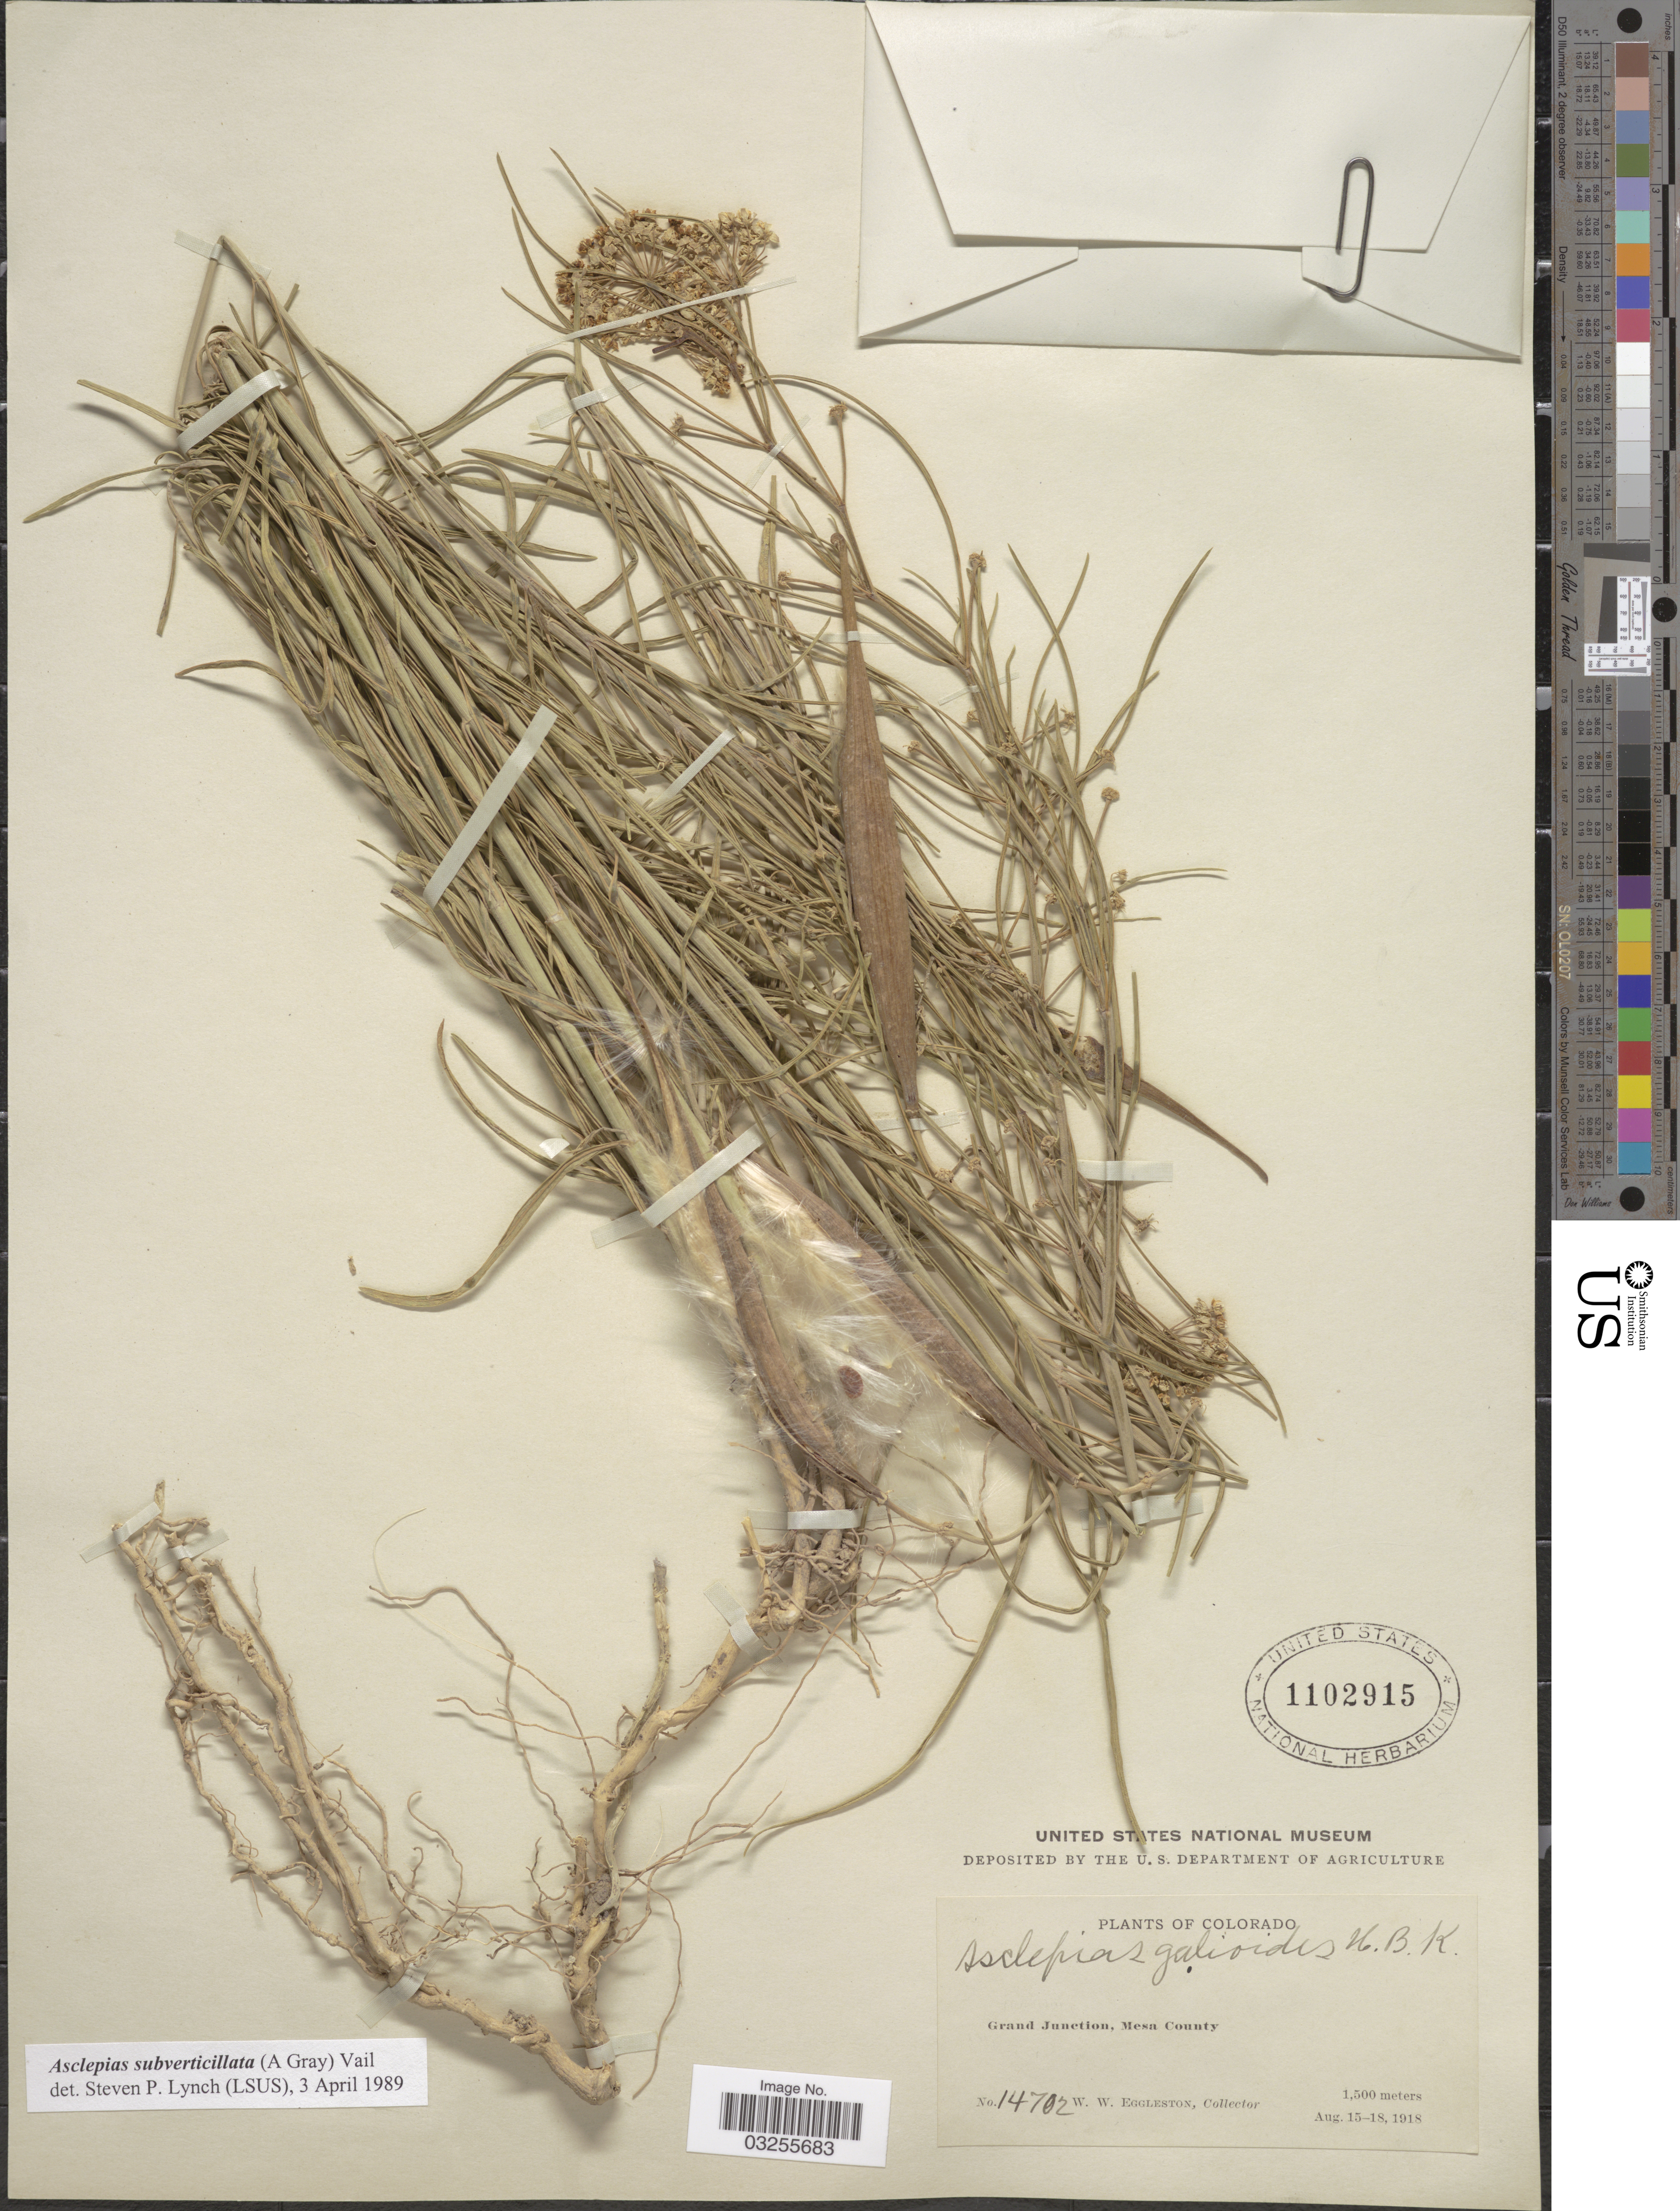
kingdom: Plantae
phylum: Tracheophyta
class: Magnoliopsida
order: Gentianales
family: Apocynaceae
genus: Asclepias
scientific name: Asclepias subverticillata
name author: (A. Gray) Vail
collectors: W. W. Eggleston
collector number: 14702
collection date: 1918-08-15/1918-08-18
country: United States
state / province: Colorado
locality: Grand Junction, Mesa County.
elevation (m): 1500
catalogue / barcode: US 1102915